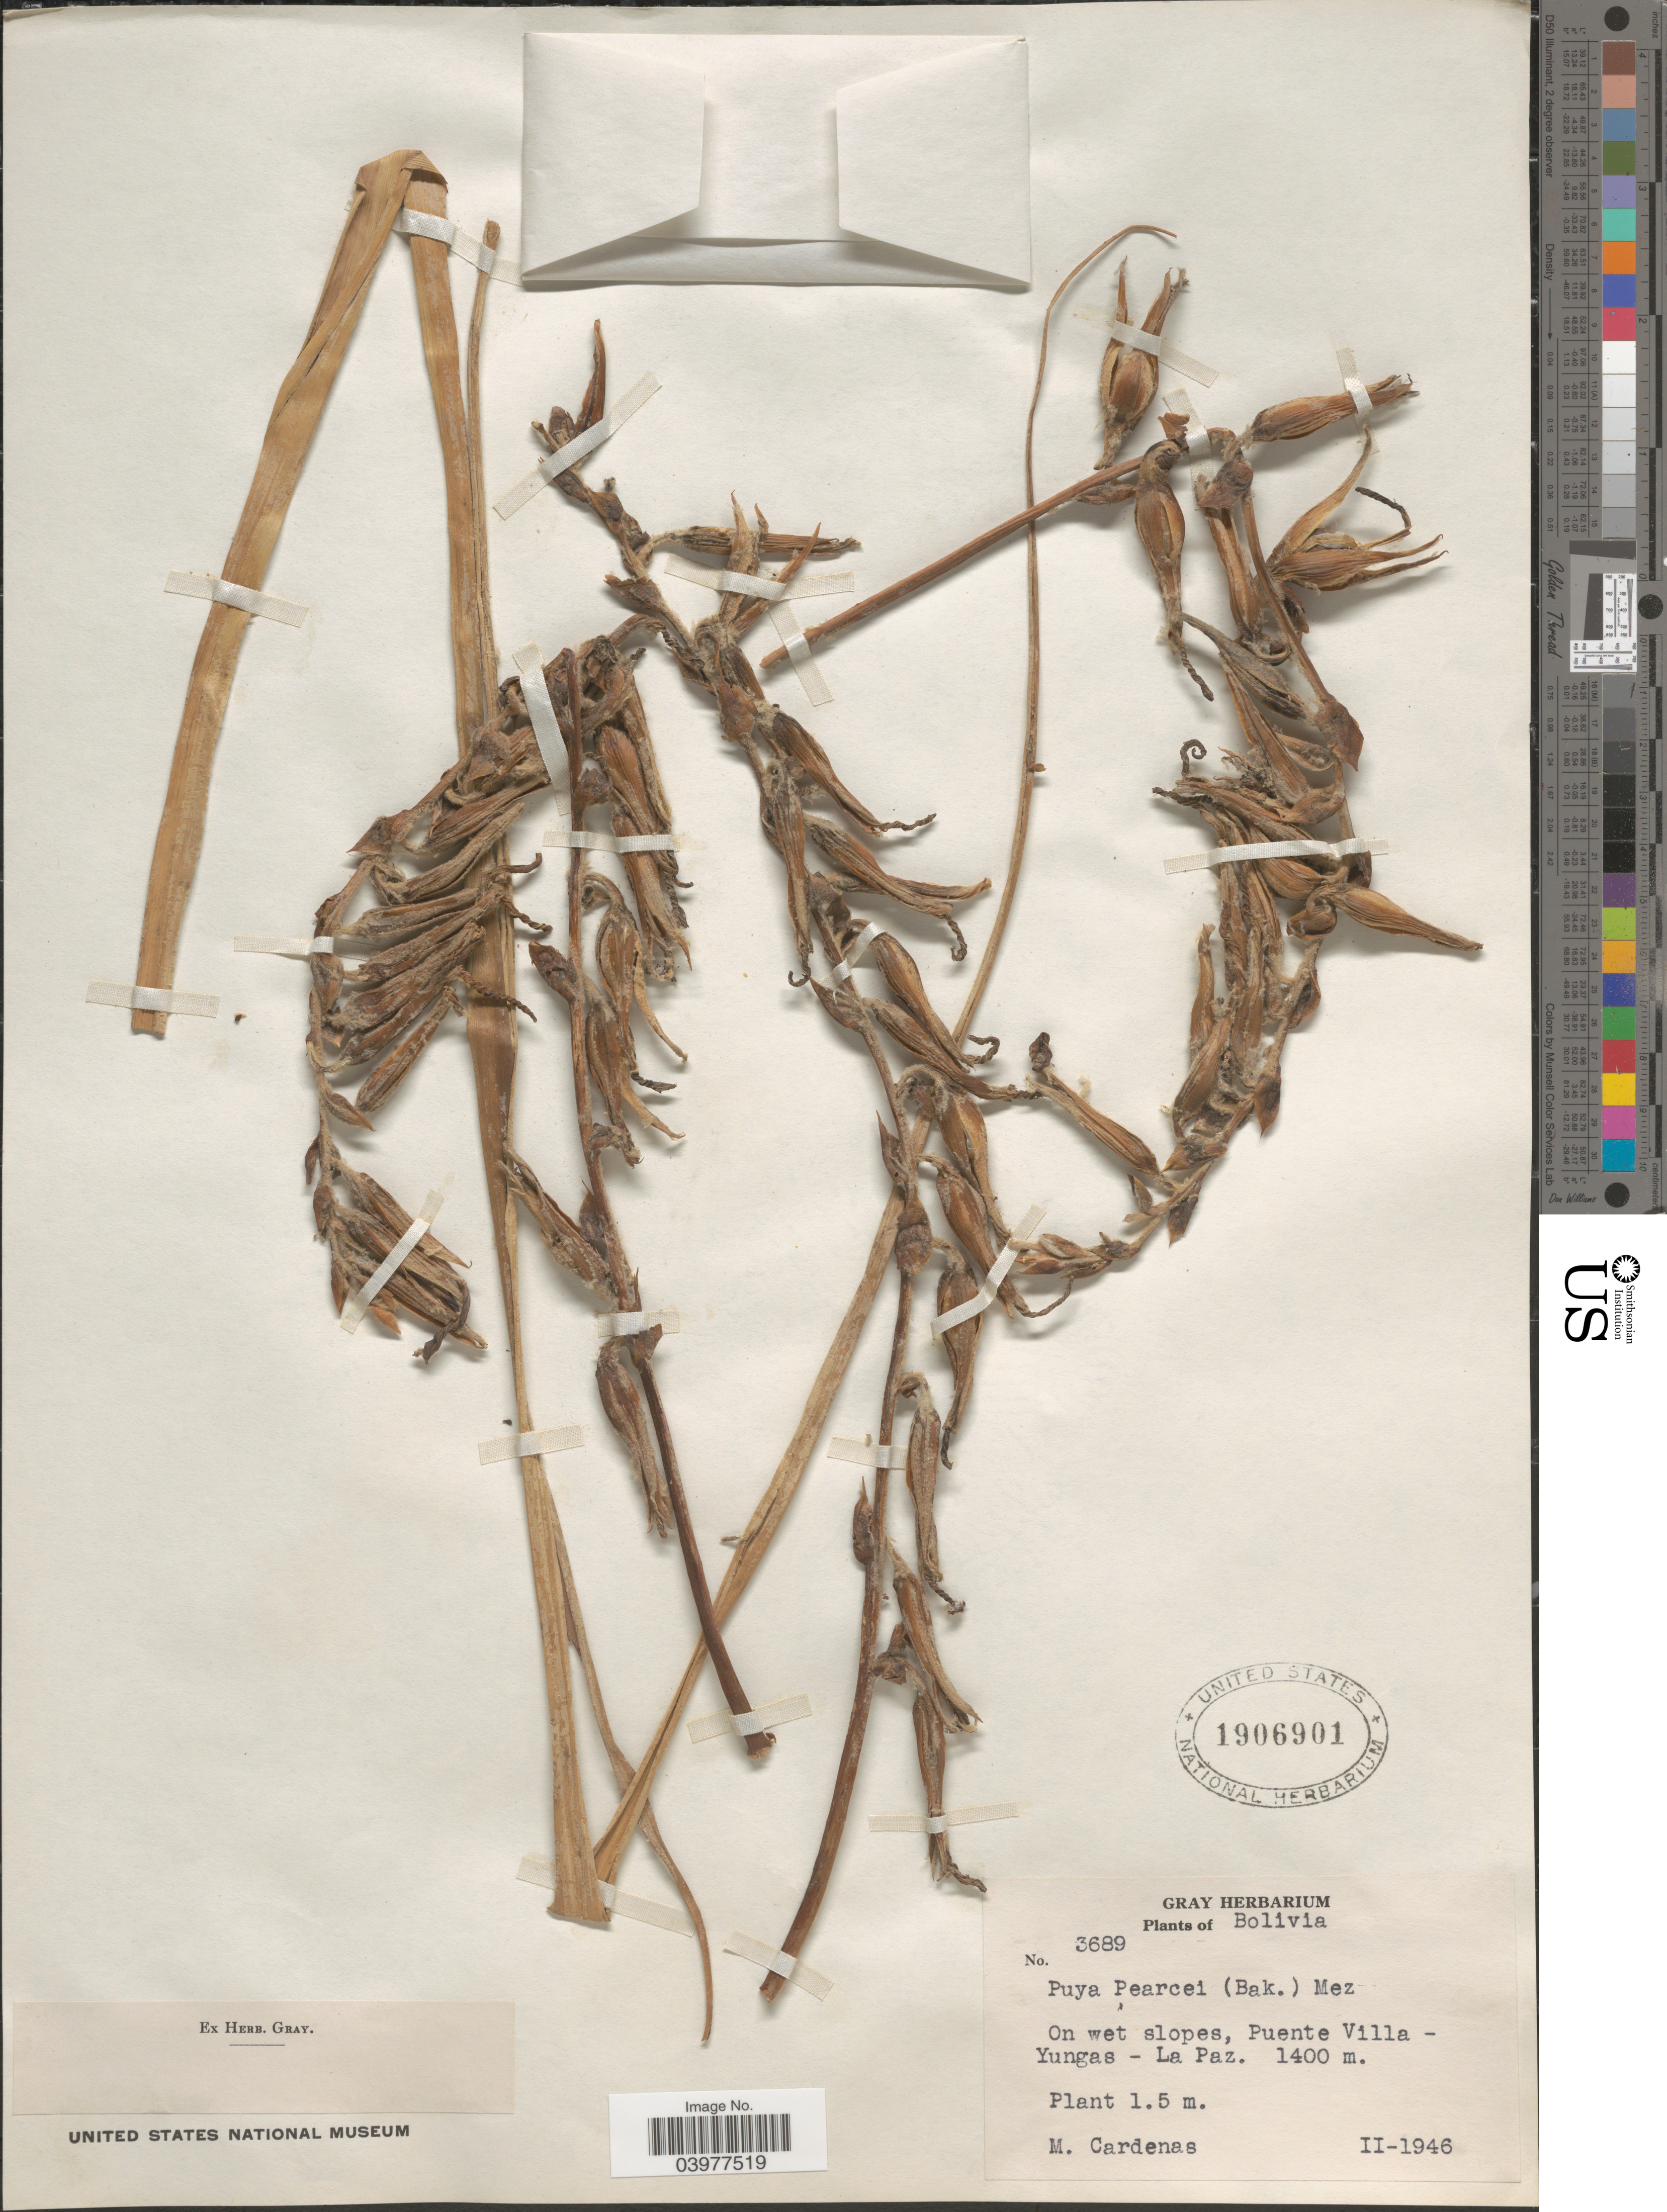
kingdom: Plantae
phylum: Tracheophyta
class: Liliopsida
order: Poales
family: Bromeliaceae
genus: Puya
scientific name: Puya pearcei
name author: (Baker) Mez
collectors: M. Cárdenas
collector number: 3689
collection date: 1946-02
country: Bolivia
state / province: La Paz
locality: On wet slopes, Puente Villa- Yungas.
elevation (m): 1400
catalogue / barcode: US 1906901